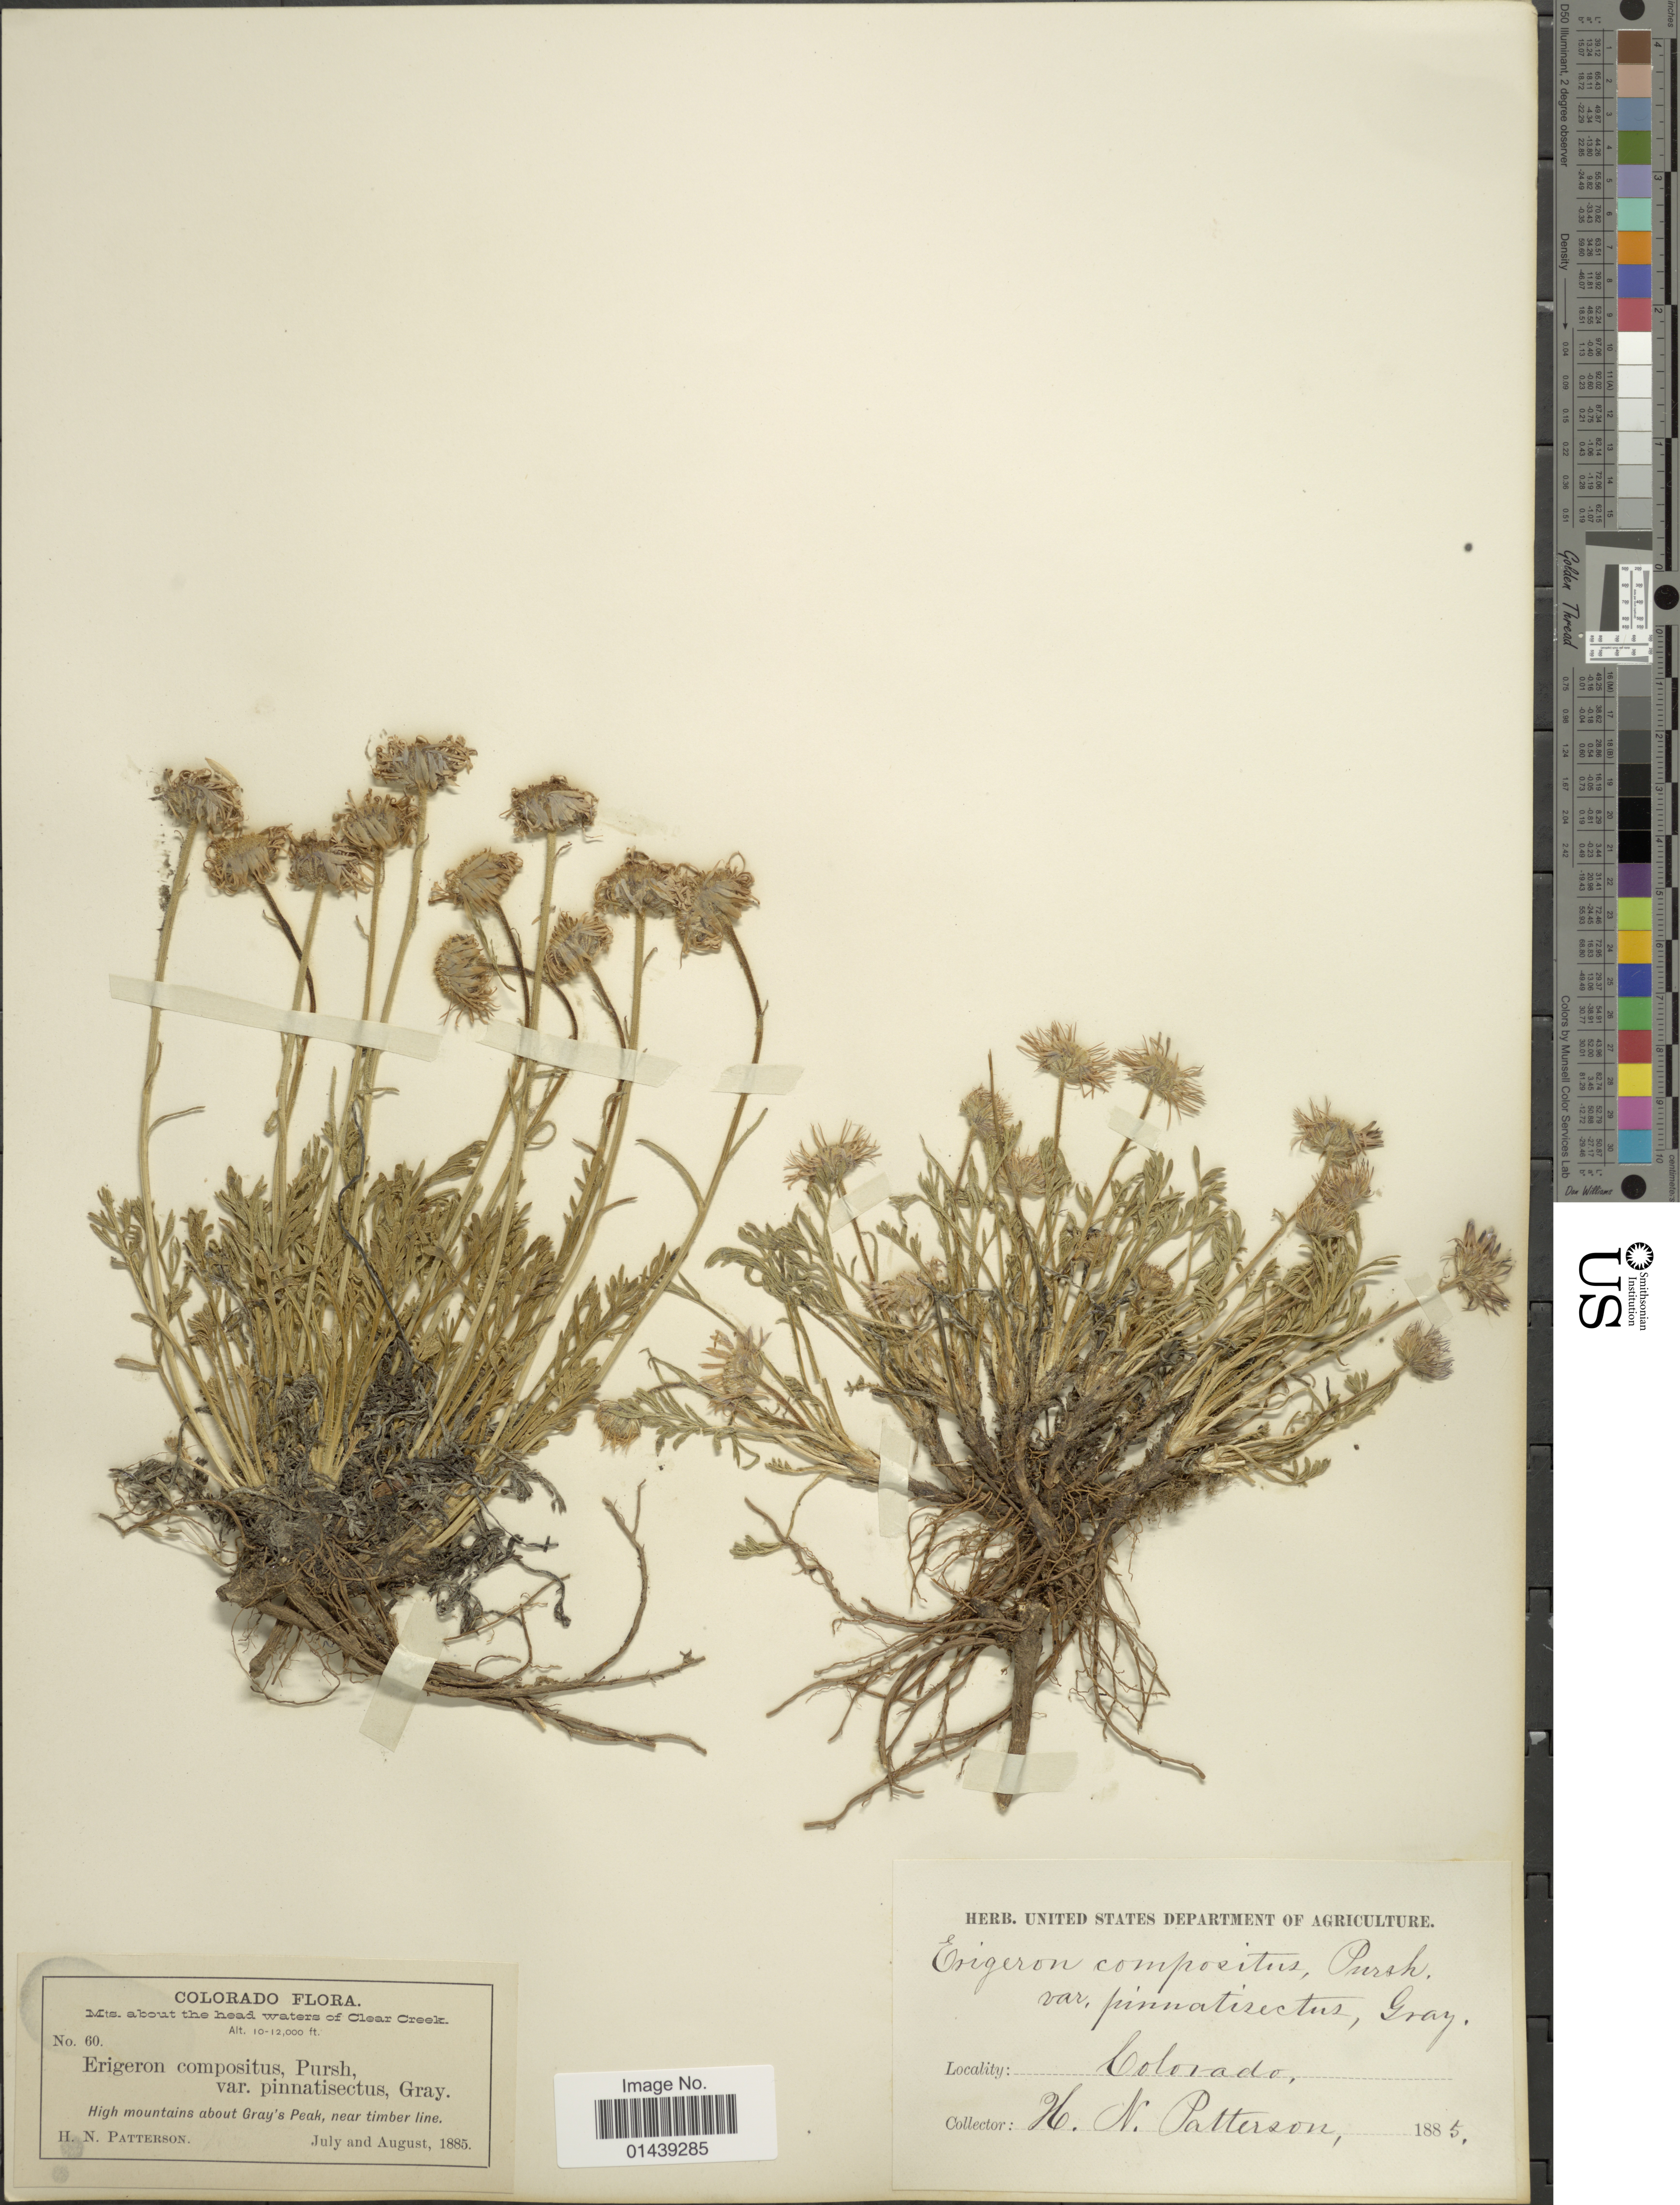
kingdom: Plantae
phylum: Tracheophyta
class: Magnoliopsida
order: Asterales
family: Asteraceae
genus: Erigeron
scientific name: Erigeron pinnatisectus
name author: (A. Gray) A. Nelson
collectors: H. N. Patterson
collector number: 60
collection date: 1885-07/1885-08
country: United States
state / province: Colorado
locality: Mts. about the head waters of Clear Creek. High mountains about Gray's Peak, near timber line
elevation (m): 3048